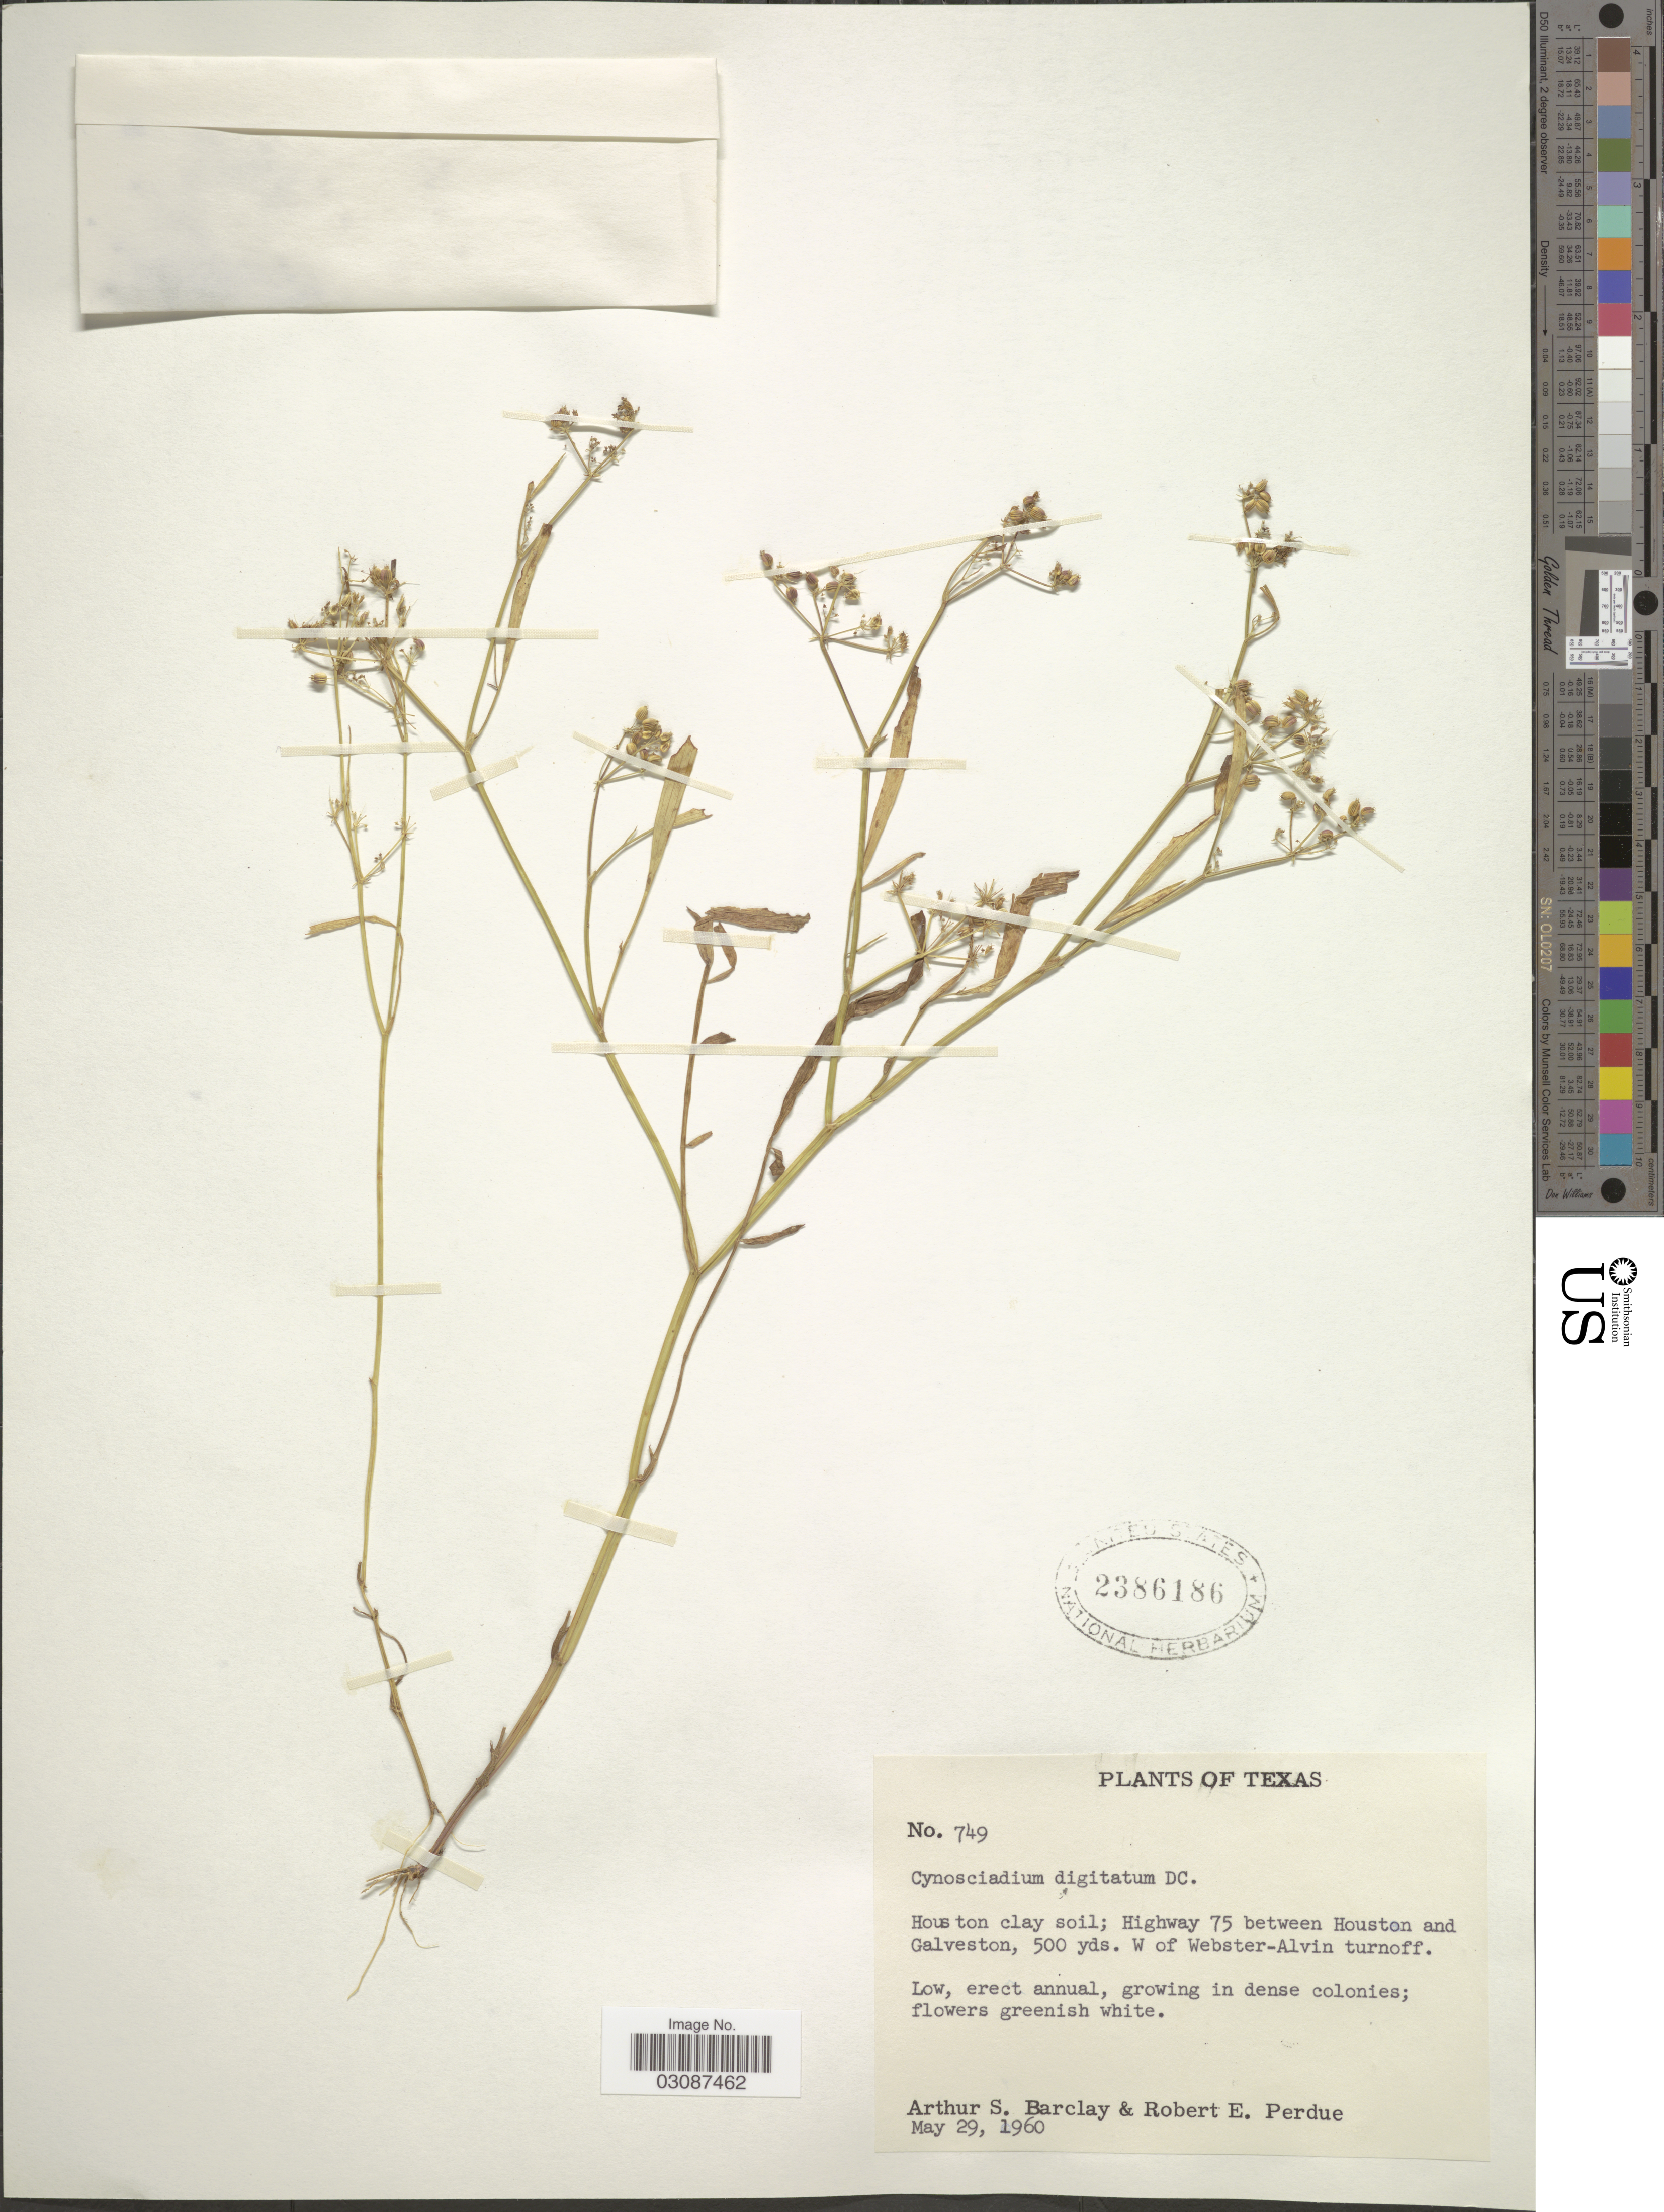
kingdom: Plantae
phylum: Tracheophyta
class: Magnoliopsida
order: Apiales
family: Apiaceae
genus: Cynosciadium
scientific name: Cynosciadium digitatum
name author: DC.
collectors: A. S. Barclay & R. E. Perdue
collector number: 749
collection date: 1960-05-29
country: United States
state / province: Texas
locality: Houston clay soil; Highway 75 between Houston and Galveston, 500 yds. W of Webster-Alvin turnoff.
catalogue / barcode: US 2386186